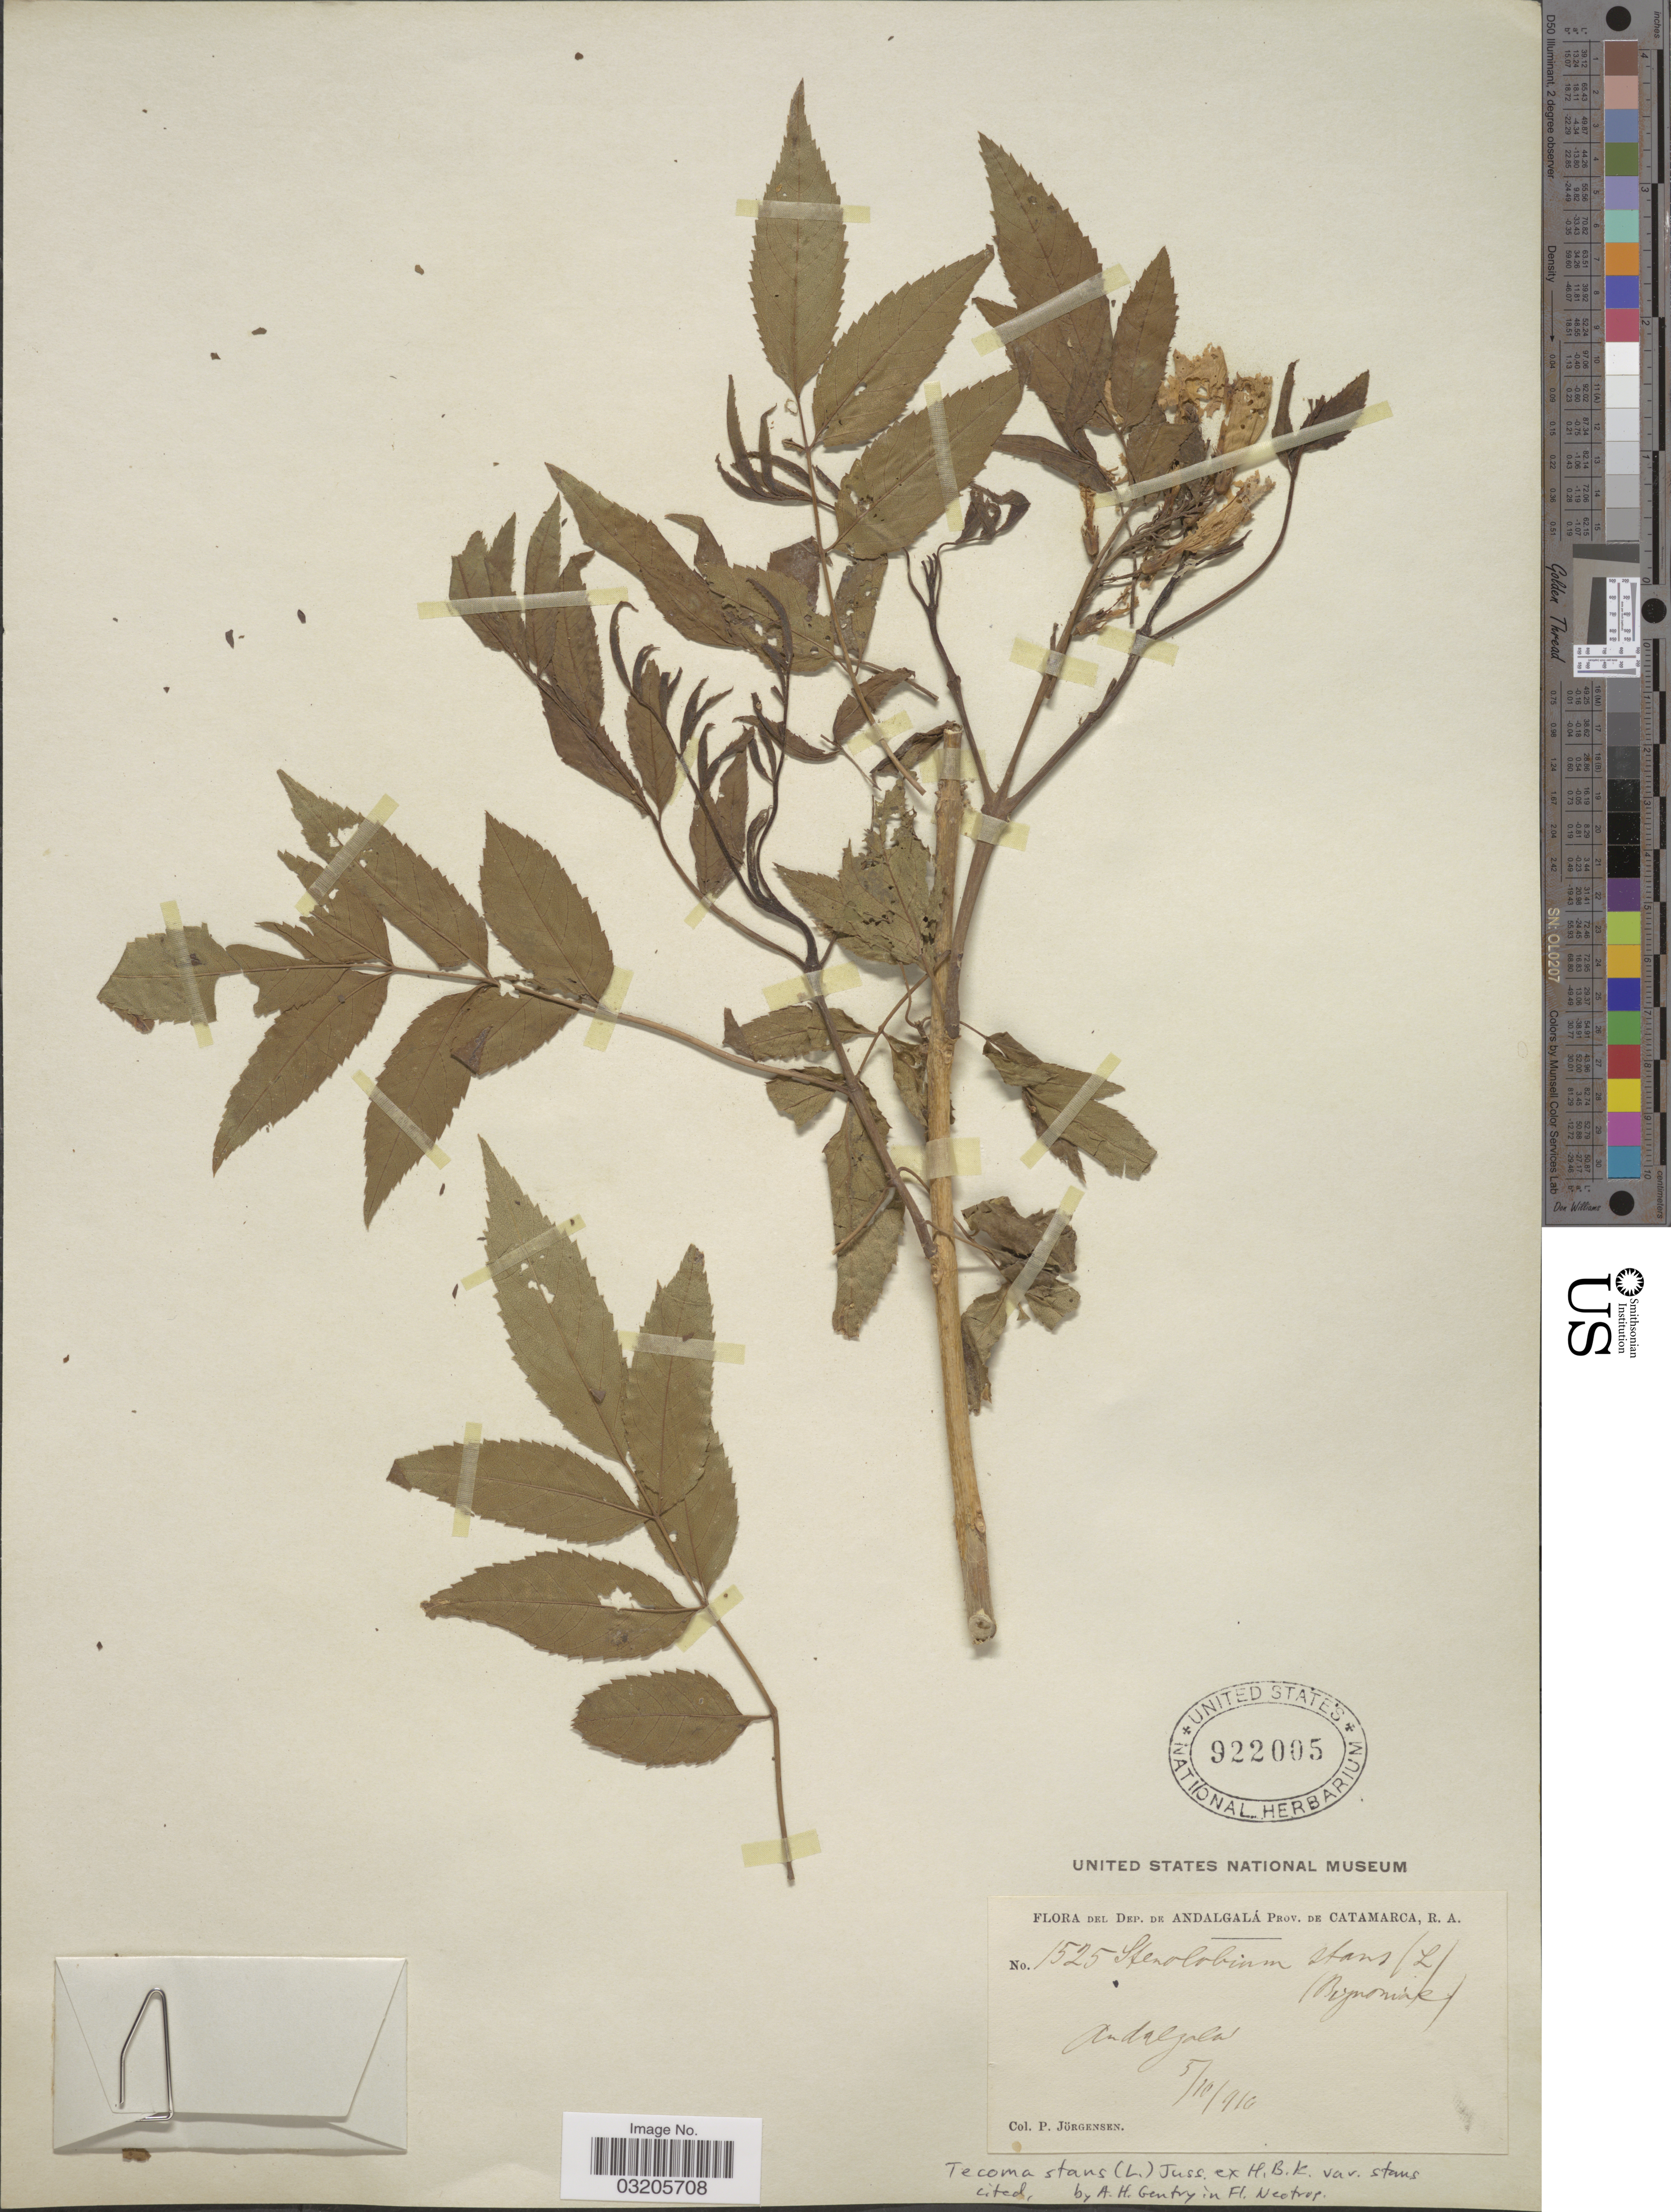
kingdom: Plantae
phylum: Tracheophyta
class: Magnoliopsida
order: Lamiales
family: Bignoniaceae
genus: Tecoma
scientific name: Tecoma stans var. stans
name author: (L.) Juss. ex Kunth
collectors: P. Jörgensen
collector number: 1525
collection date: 1910-10-05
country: Argentina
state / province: Catamarca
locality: Dep. de Andalgalá, R. A. Andalgala.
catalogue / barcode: US 922005